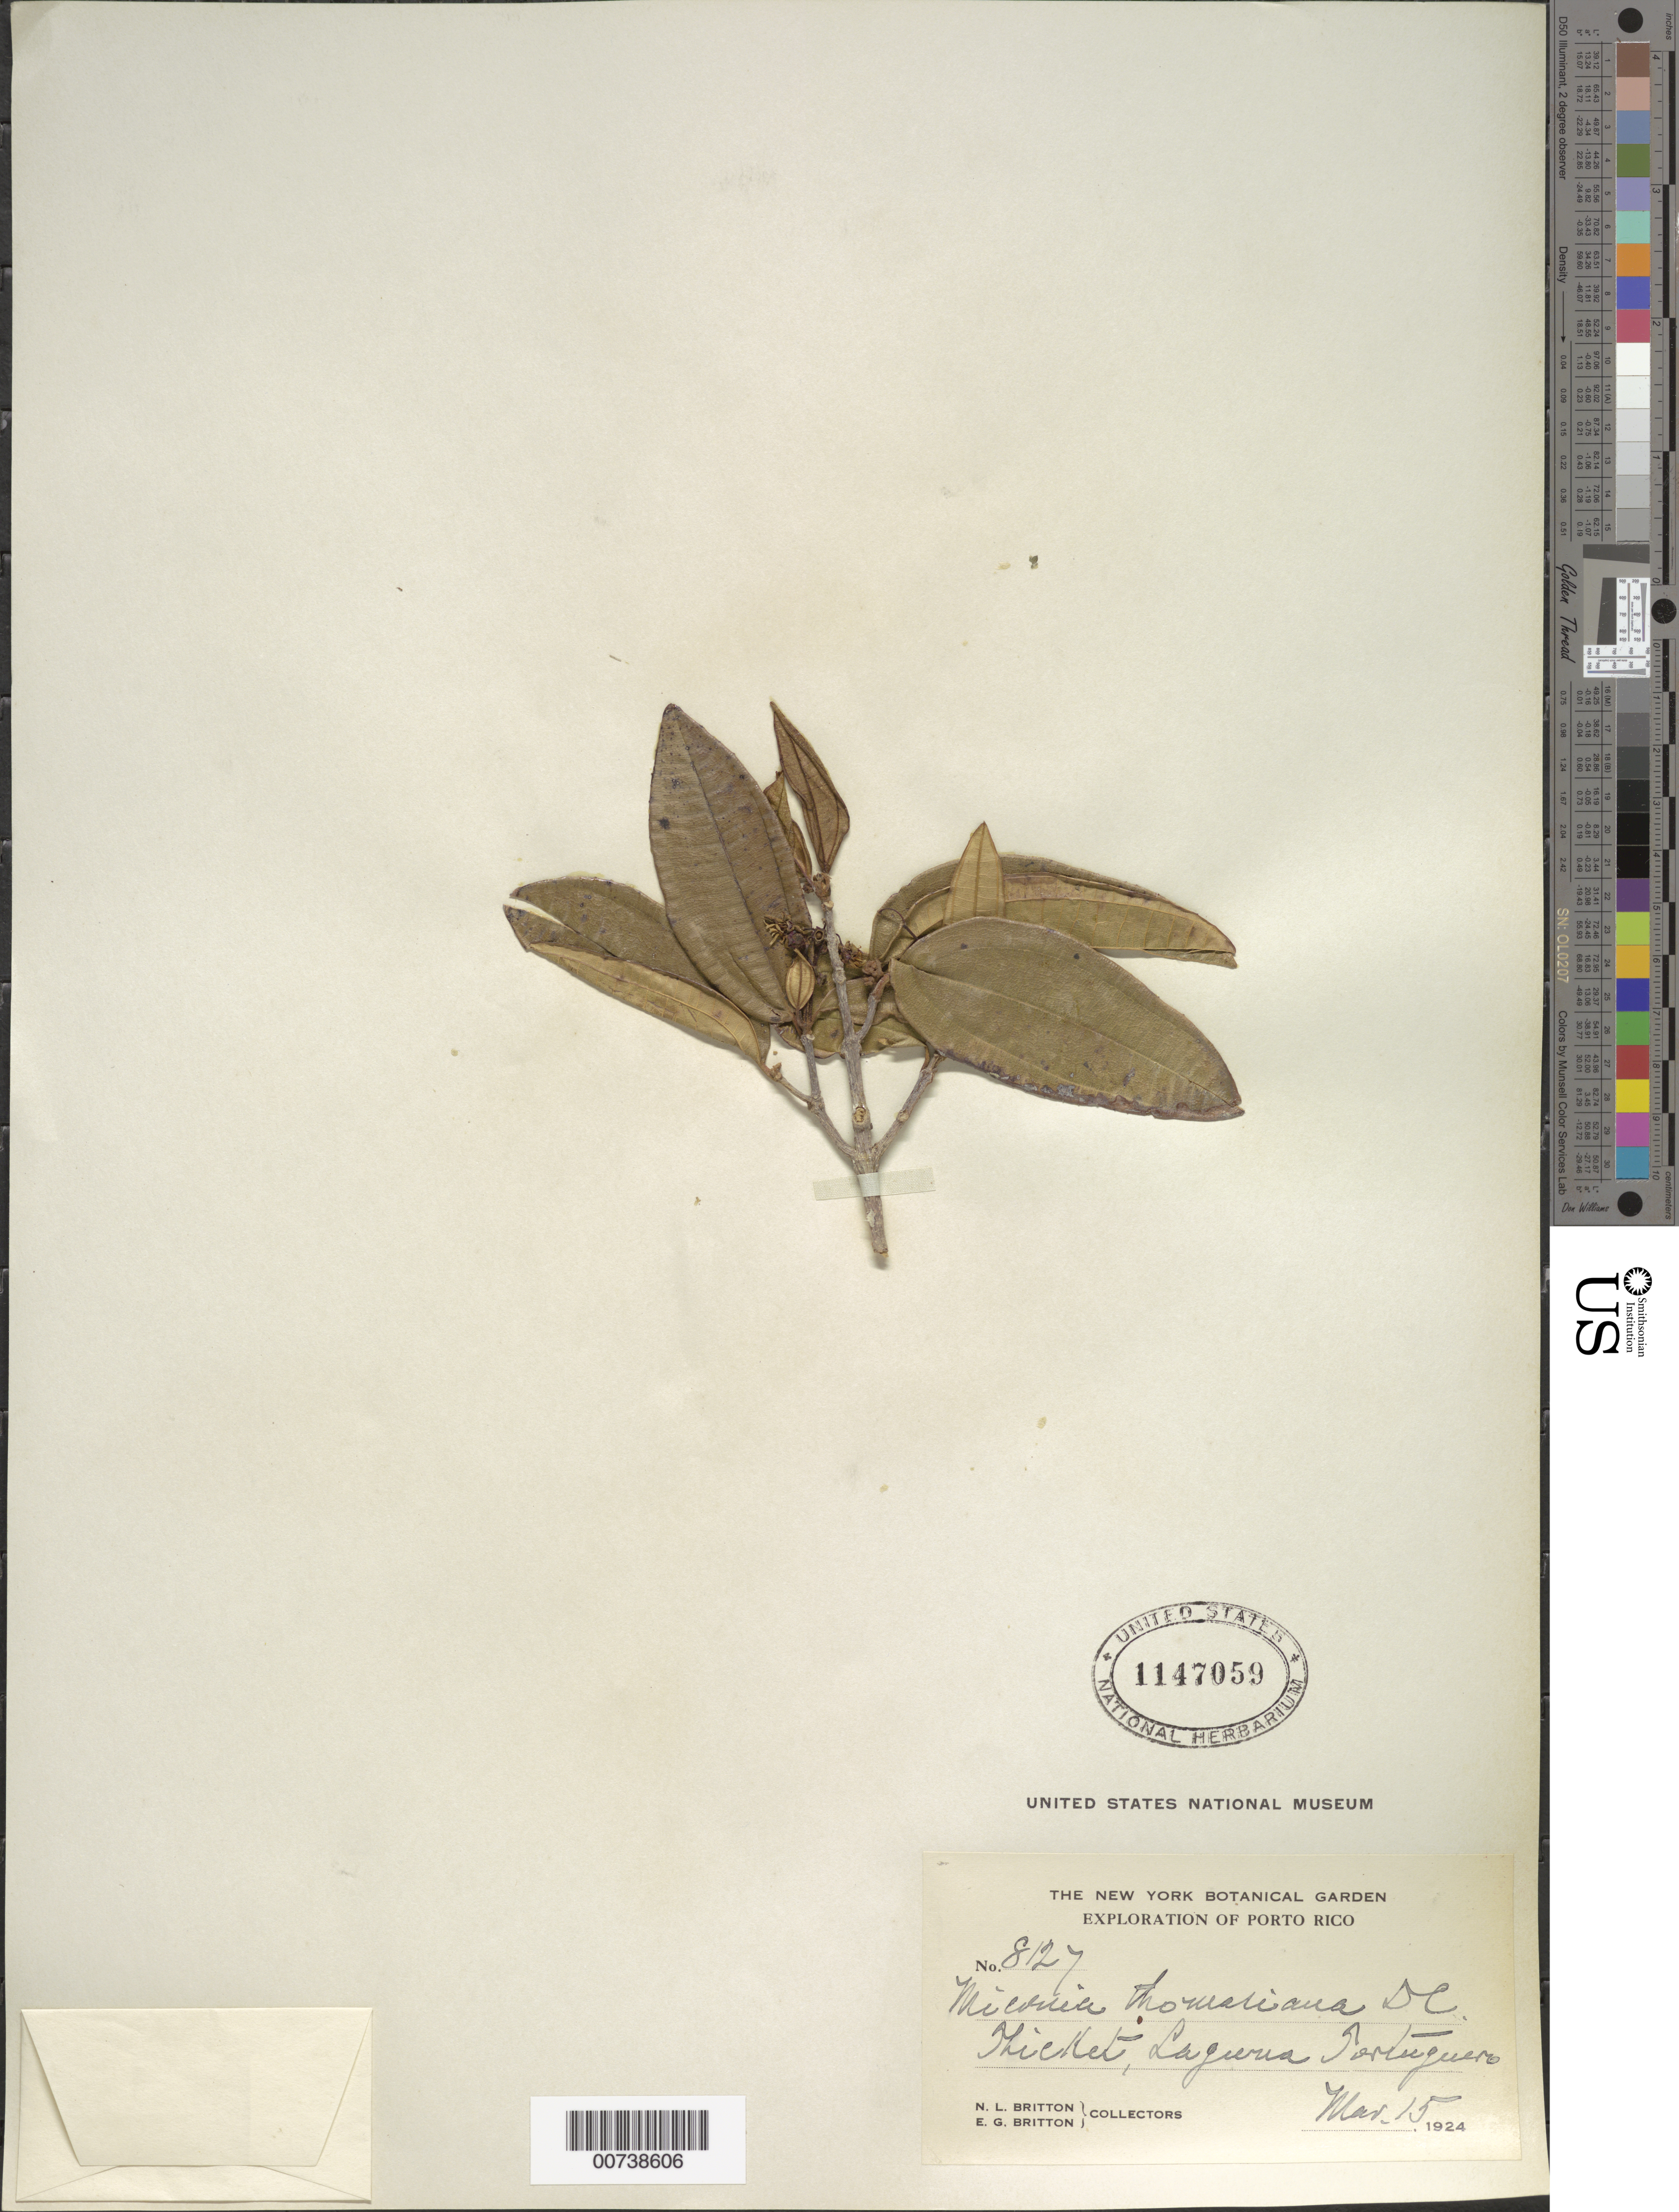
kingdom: Plantae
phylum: Tracheophyta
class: Magnoliopsida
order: Myrtales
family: Melastomataceae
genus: Miconia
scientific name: Miconia thomasiana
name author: DC.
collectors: N. Britton & E. G. Britton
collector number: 8127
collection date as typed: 15 Mar 1924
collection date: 1924-03-15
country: Puerto Rico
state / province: Manatí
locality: Laguna Tortuguero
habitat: Thicket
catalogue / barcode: US 1147059